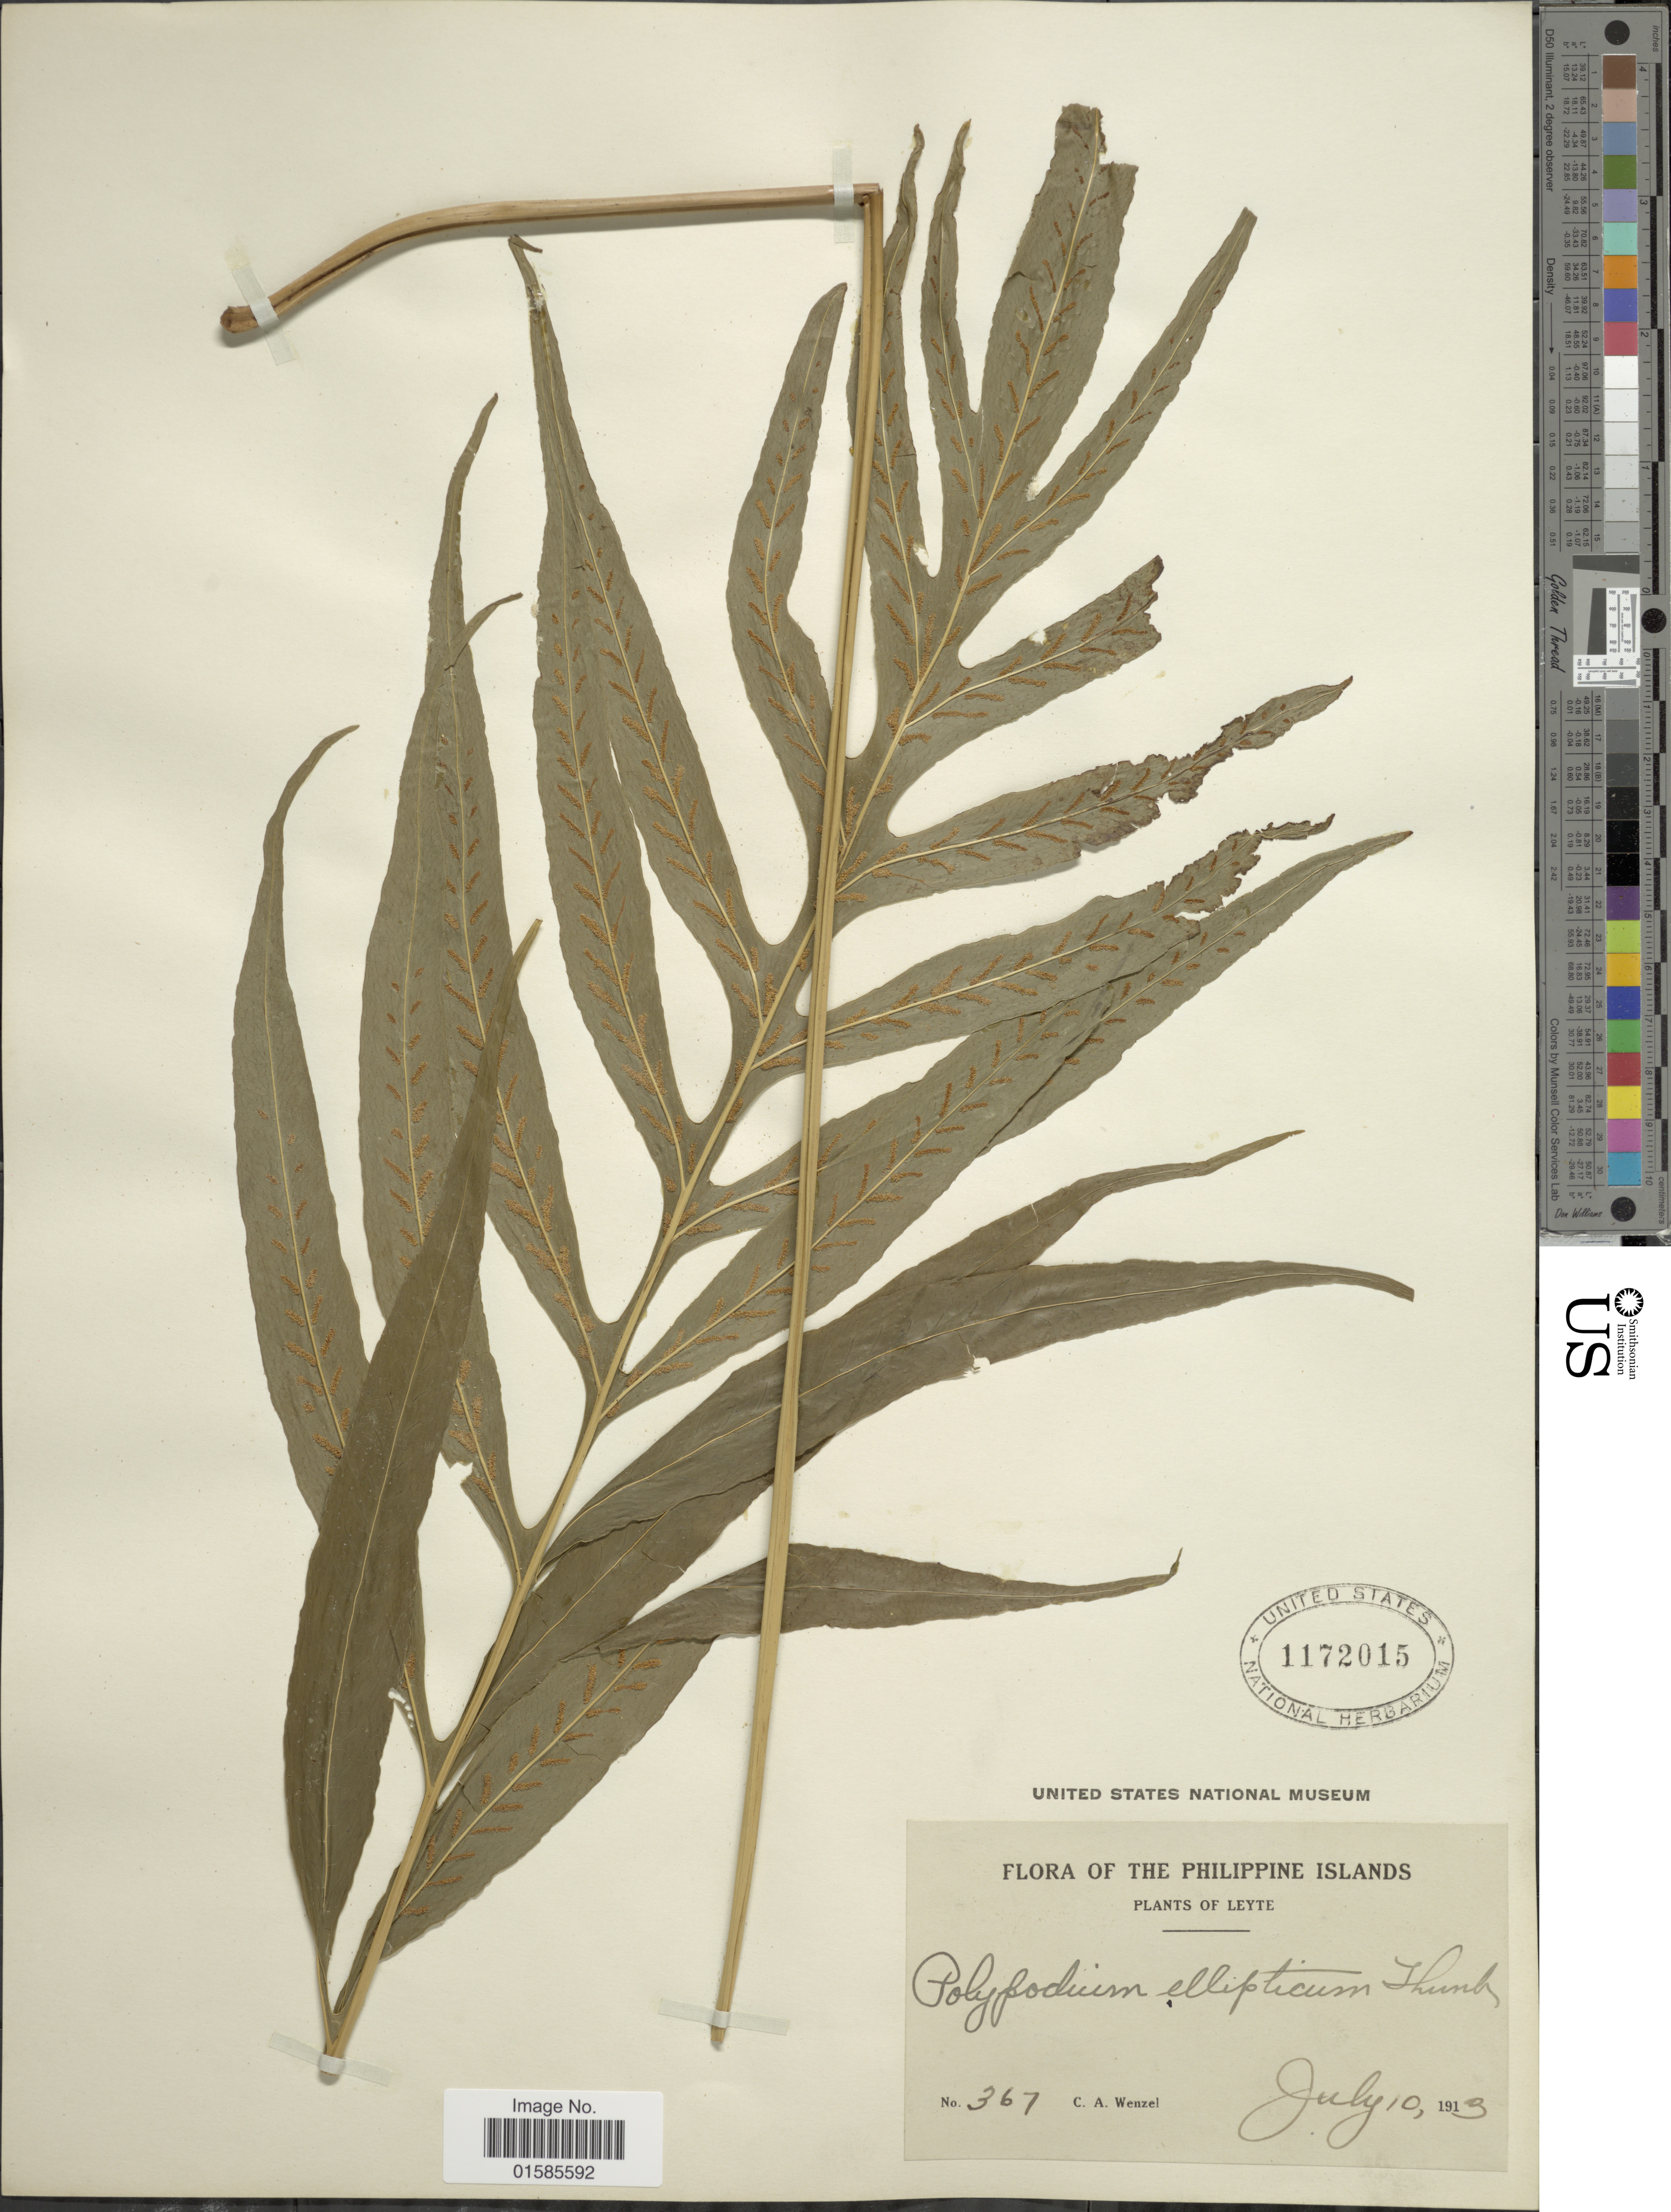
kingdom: Plantae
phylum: Tracheophyta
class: Polypodiopsida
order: Polypodiales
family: Polypodiaceae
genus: Leptochilus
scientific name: Leptochilus ellipticus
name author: (Thunb.) Noot.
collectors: C. Wenzel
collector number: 367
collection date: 1913-07-10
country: Philippines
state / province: Eastern Visayas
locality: The Philippine Islands, Leyte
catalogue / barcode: US 1172015